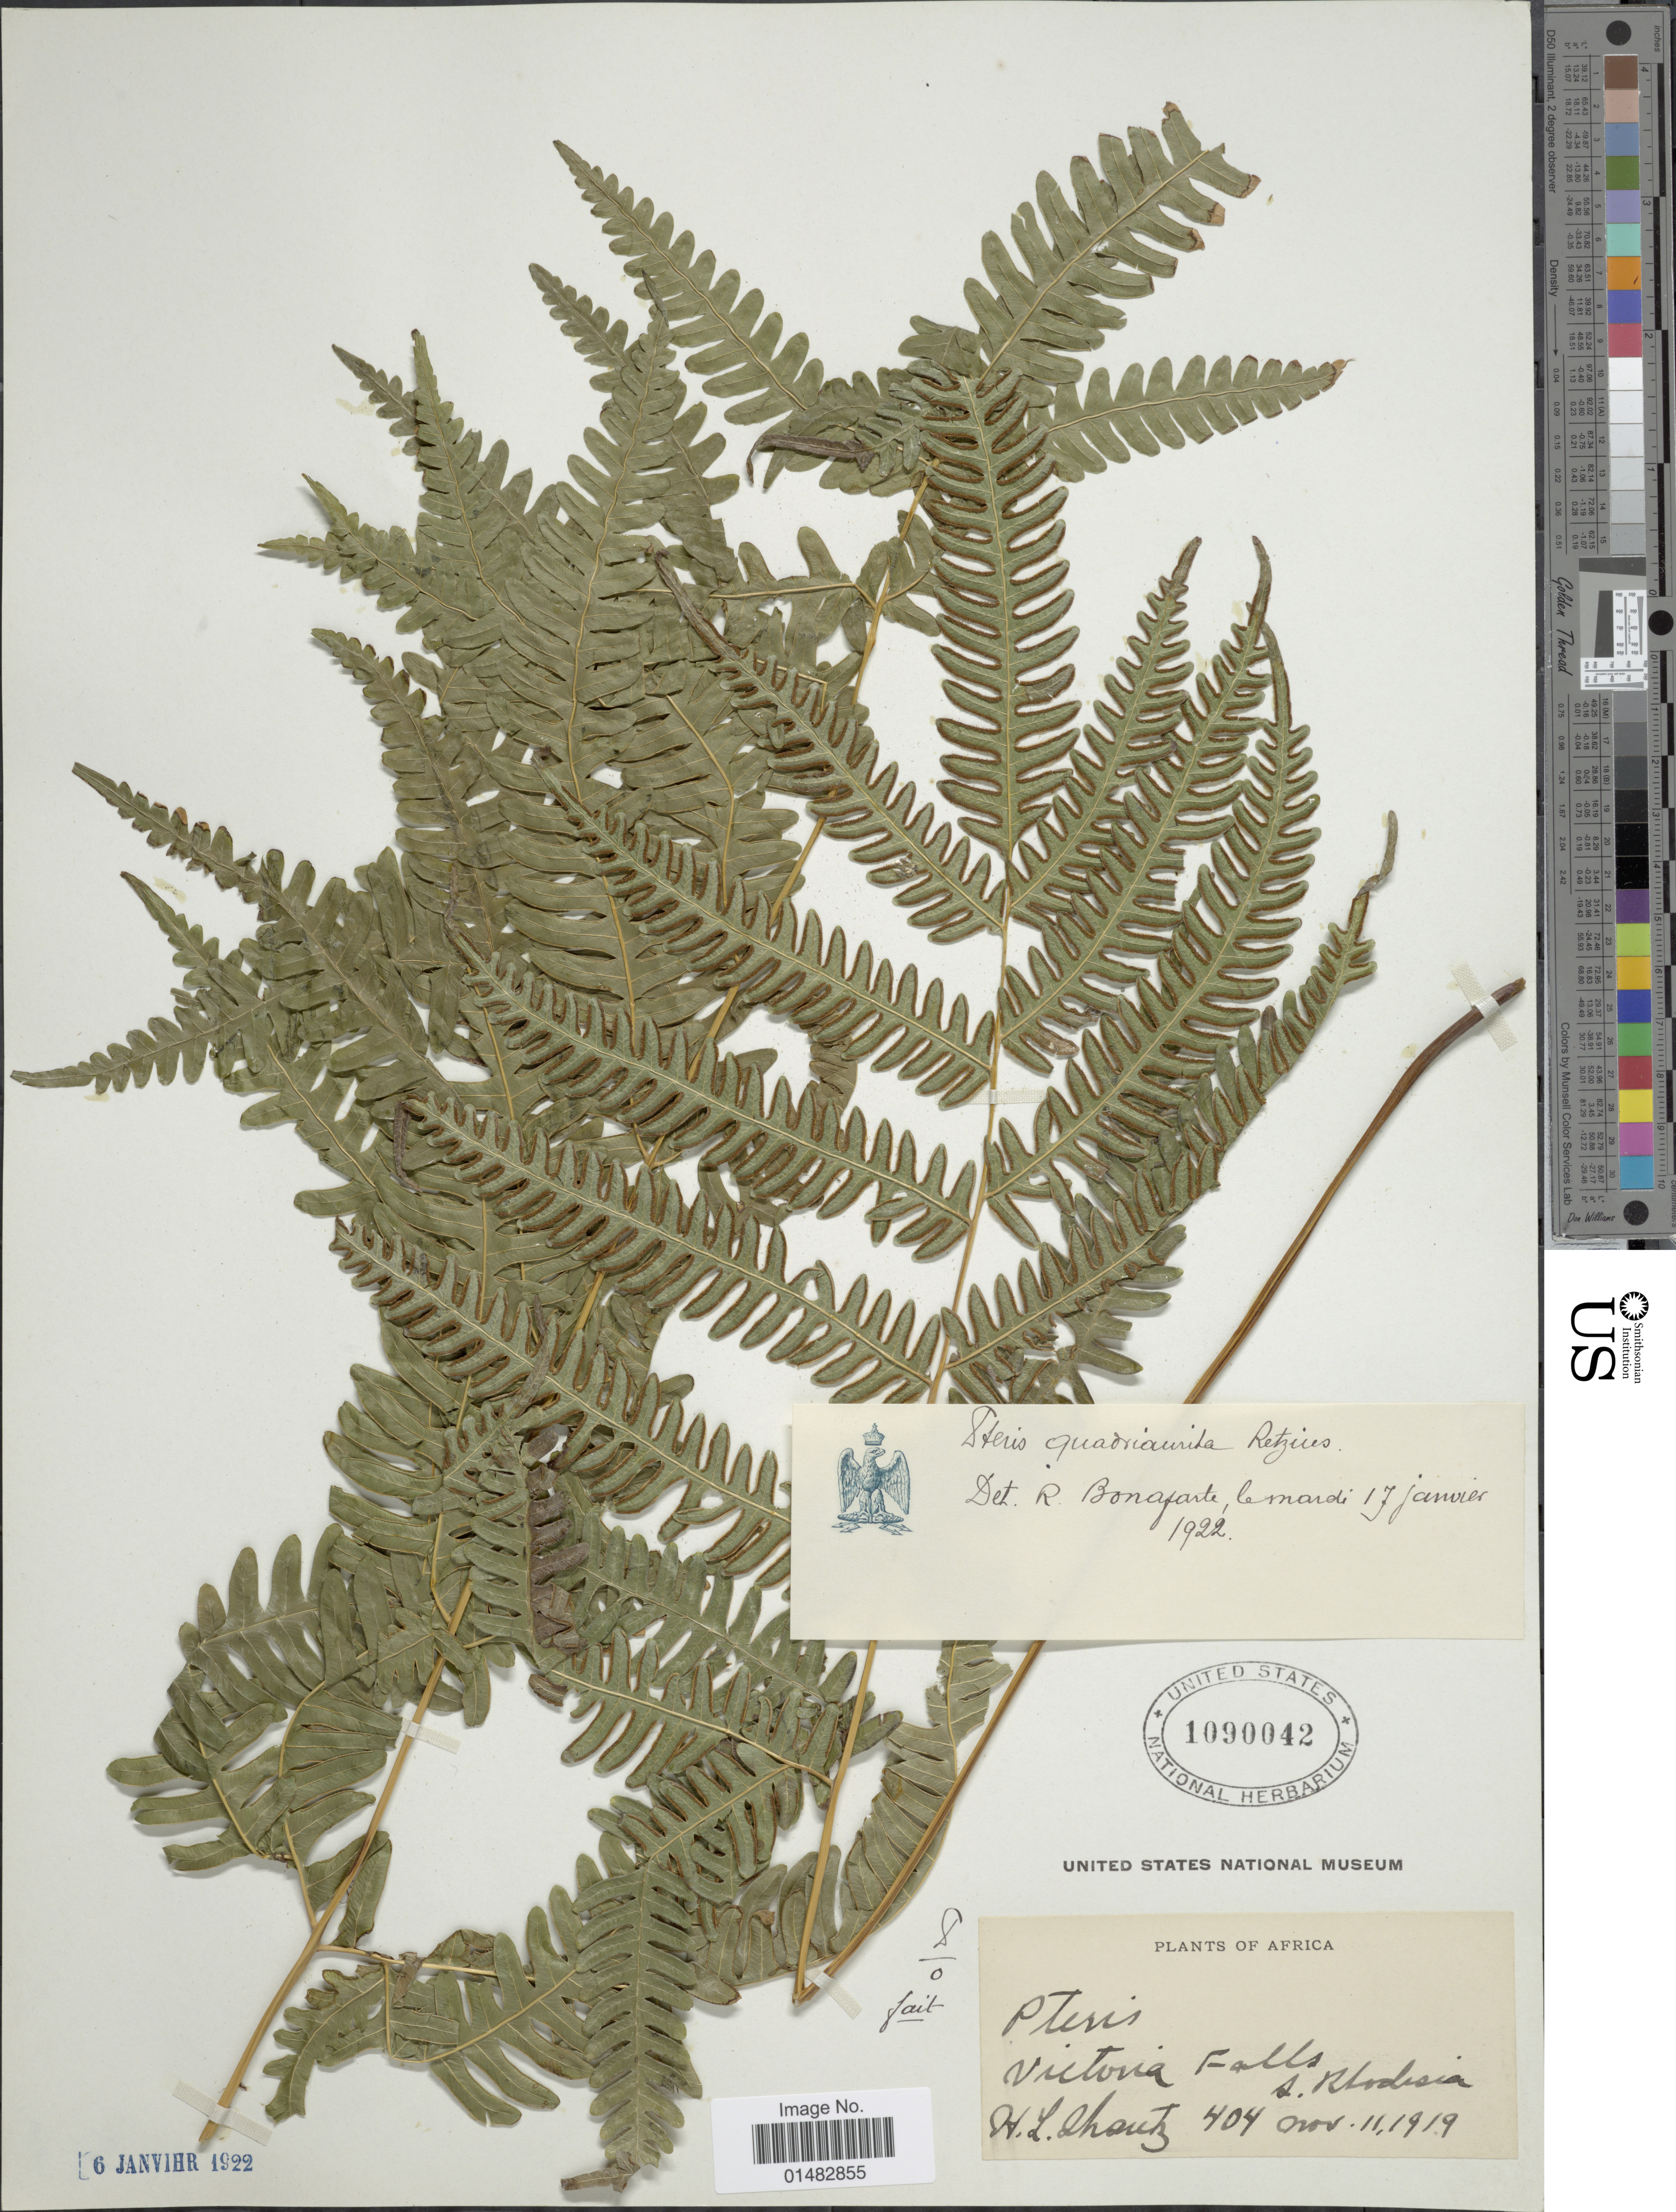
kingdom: Plantae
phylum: Tracheophyta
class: Polypodiopsida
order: Polypodiales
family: Pteridaceae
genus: Pteris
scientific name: Pteris quadriaurita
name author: Retz.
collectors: H. Shautz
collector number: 404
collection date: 1919-11-11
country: Zimbabwe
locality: Victoria Falls, S. Rhodesia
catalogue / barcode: US 1090042